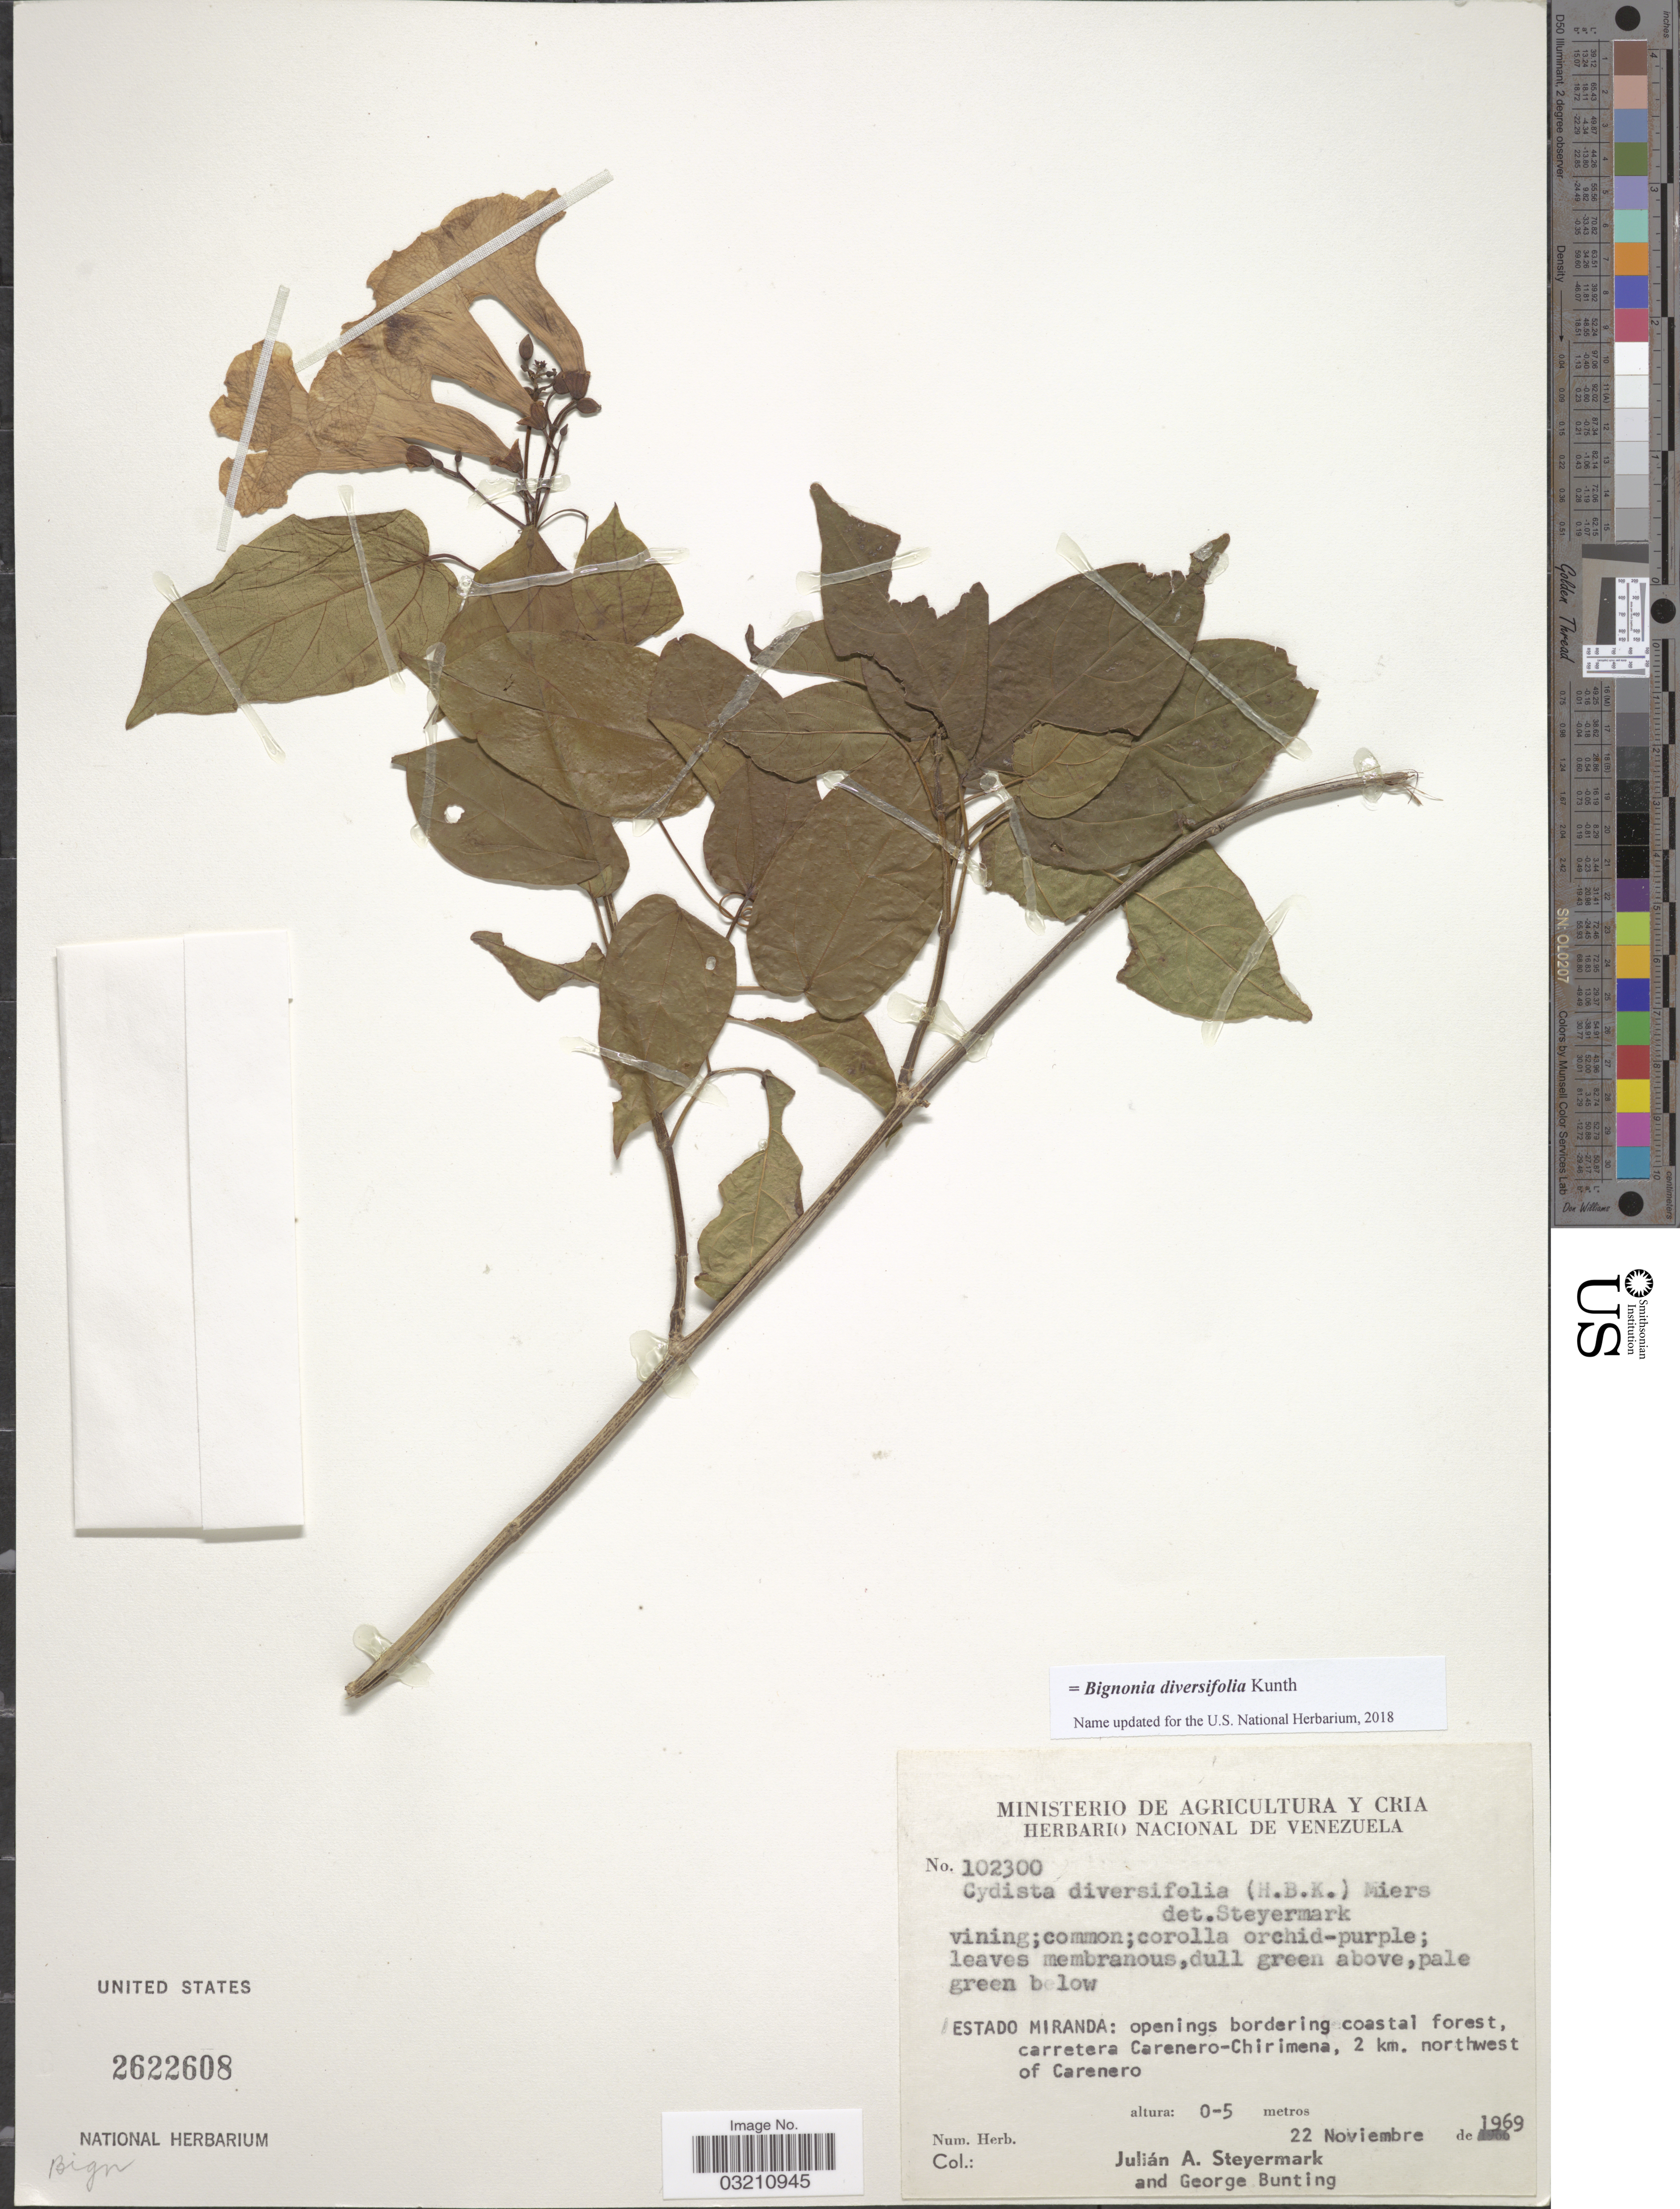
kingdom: Plantae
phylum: Tracheophyta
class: Magnoliopsida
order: Lamiales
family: Bignoniaceae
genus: Bignonia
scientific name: Bignonia diversifolia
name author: Kunth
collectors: J. Steyermark & G. S. Bunting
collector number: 102300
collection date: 1969-11-22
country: Venezuela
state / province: Miranda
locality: Openings bordering coastal forest, carretera Caranero-Chirimena, 2 km. northwest of Carenero.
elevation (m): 0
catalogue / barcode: US 2622608